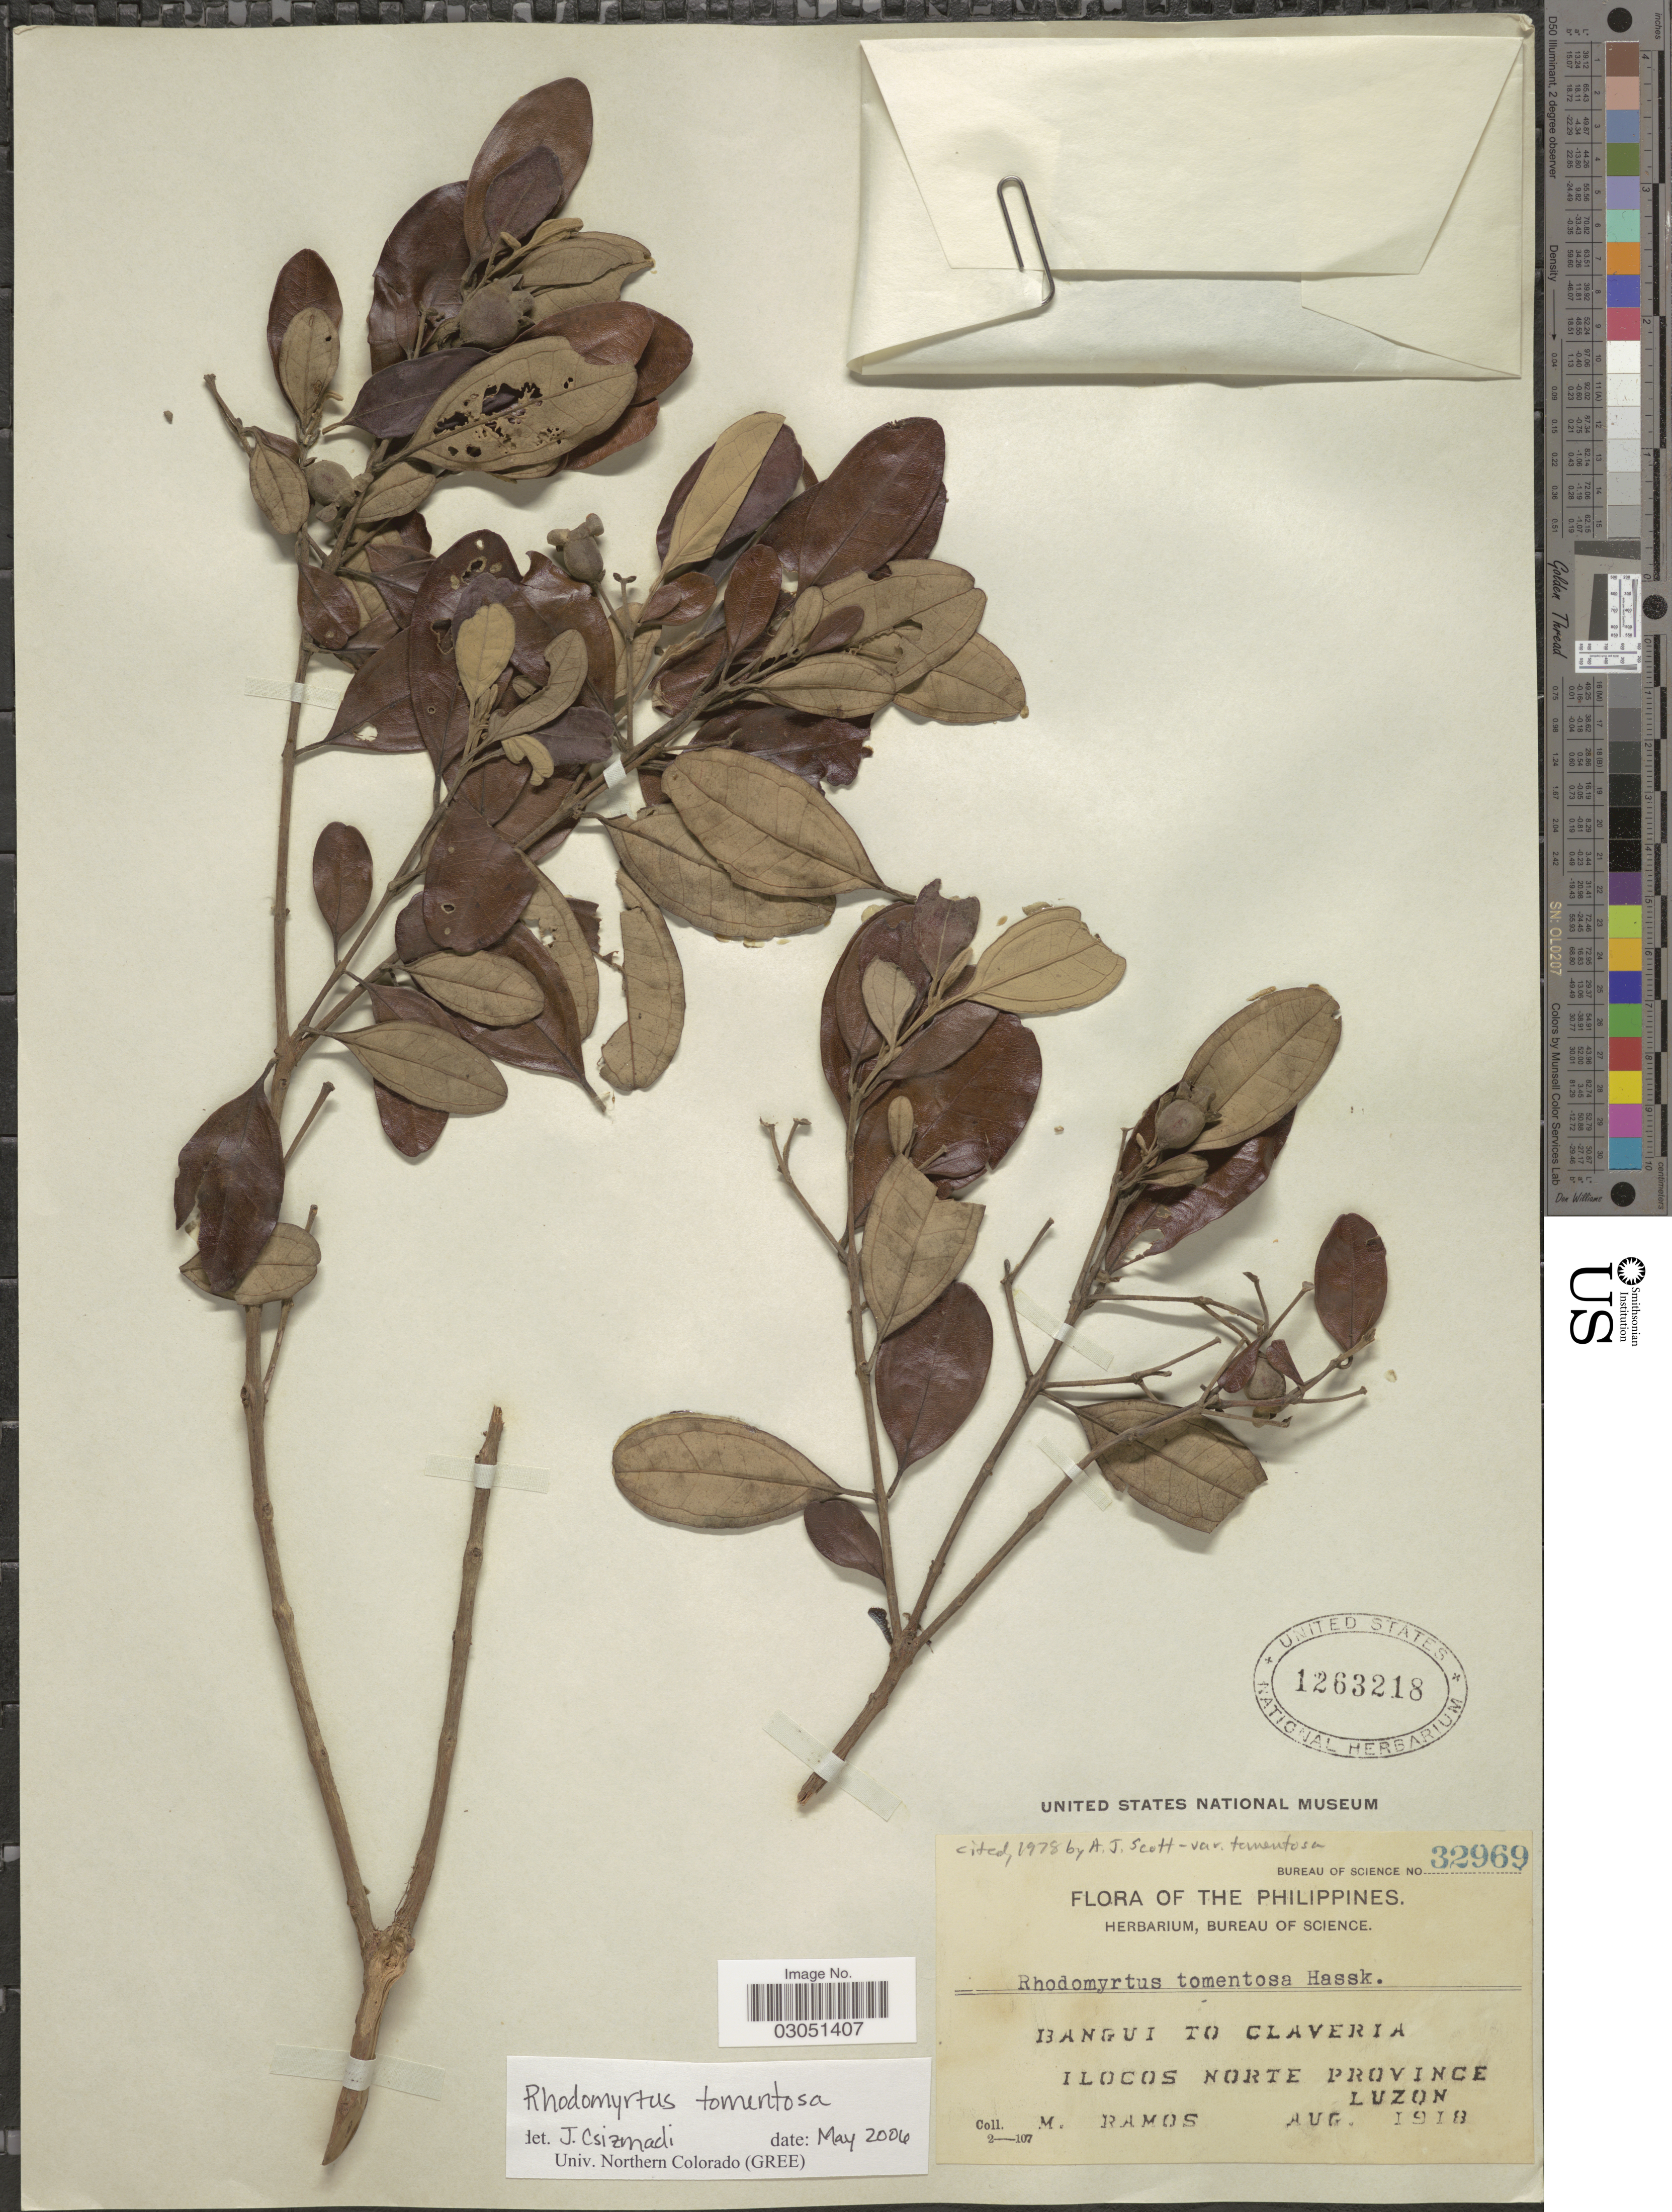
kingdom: Plantae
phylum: Tracheophyta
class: Magnoliopsida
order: Myrtales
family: Myrtaceae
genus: Rhodomyrtus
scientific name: Rhodomyrtus tomentosa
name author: (Aiton) Hassk.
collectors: M. Ramos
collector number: Bureau of science 32969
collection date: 1918-08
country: Philippines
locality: Bangui to Claveria, Ilocos Norte Province, Luzon.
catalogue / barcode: US 1263218